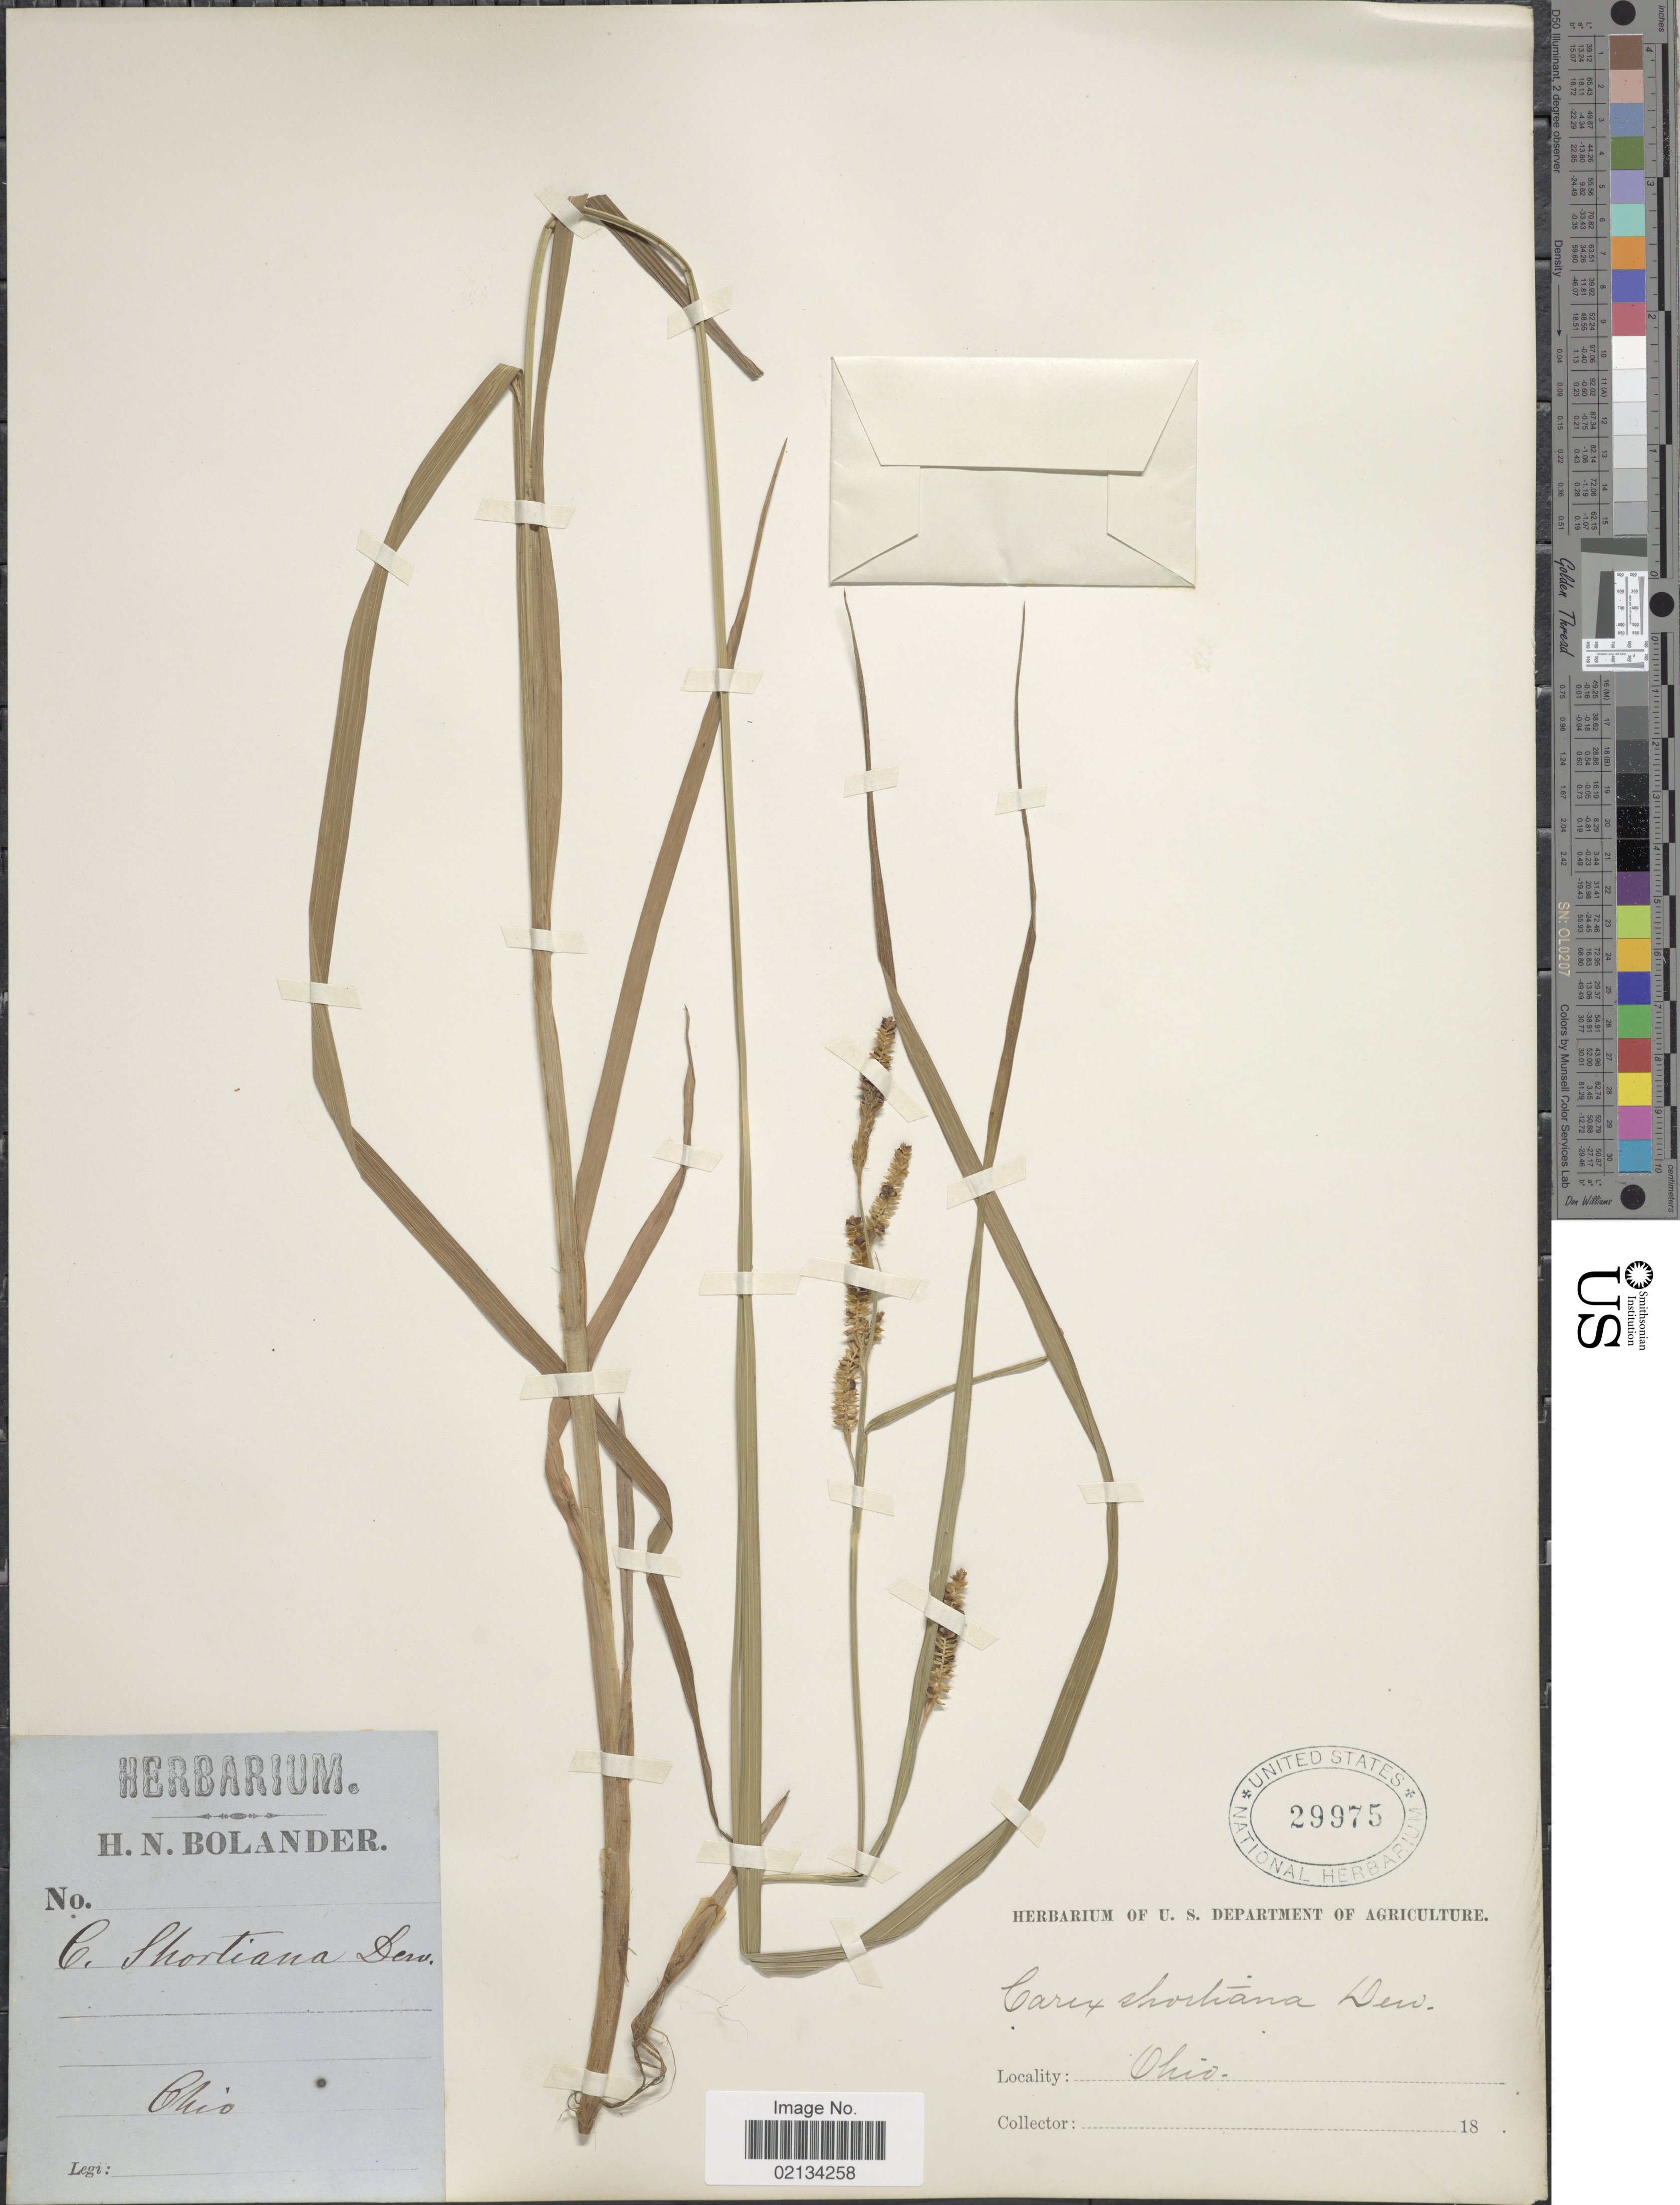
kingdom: Plantae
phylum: Tracheophyta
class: Liliopsida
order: Poales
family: Cyperaceae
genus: Carex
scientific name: Carex shortiana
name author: Dewey & Torr.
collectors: H. N. Bolander (herbarium)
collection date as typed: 18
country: United States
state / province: Ohio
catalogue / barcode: US 29975